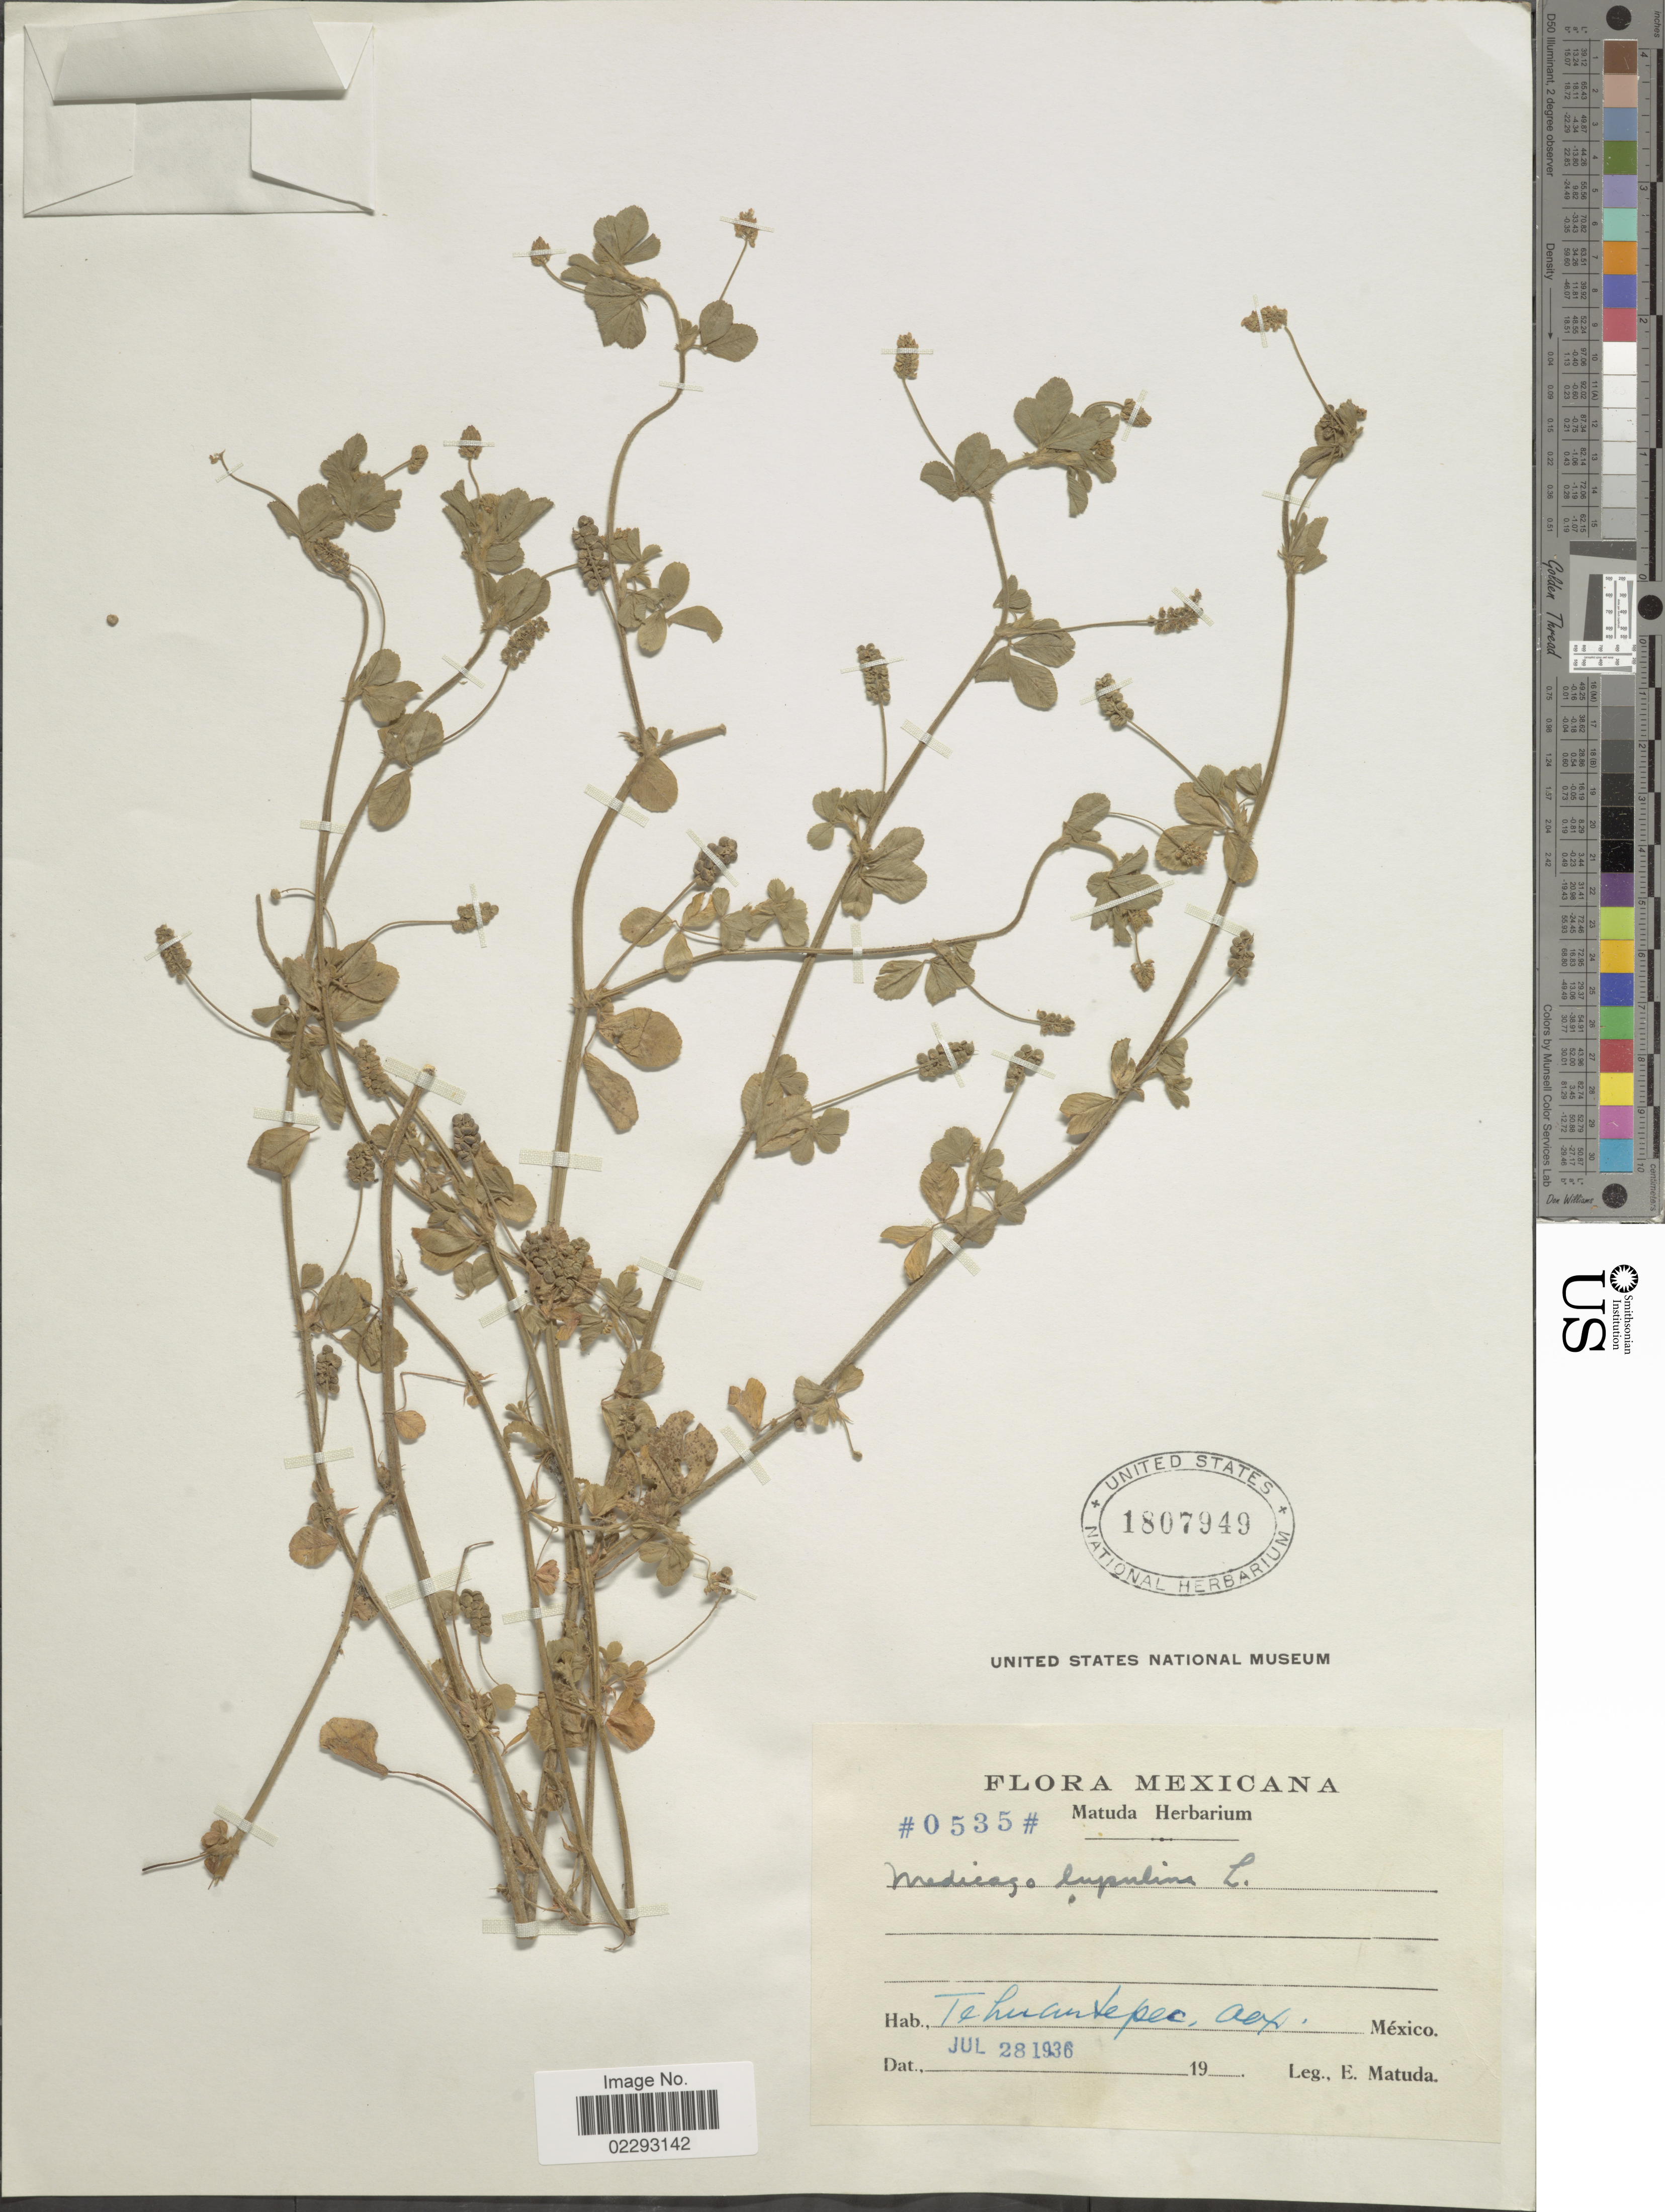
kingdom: Plantae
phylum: Tracheophyta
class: Magnoliopsida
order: Fabales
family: Fabaceae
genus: Medicago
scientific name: Medicago lupulina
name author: L.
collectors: E. Matuda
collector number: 0535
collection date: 1936-07-28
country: Mexico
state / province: Oaxaca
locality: Mexicana, Tehuantepec, Oax, Mexico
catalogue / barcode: US 1807949